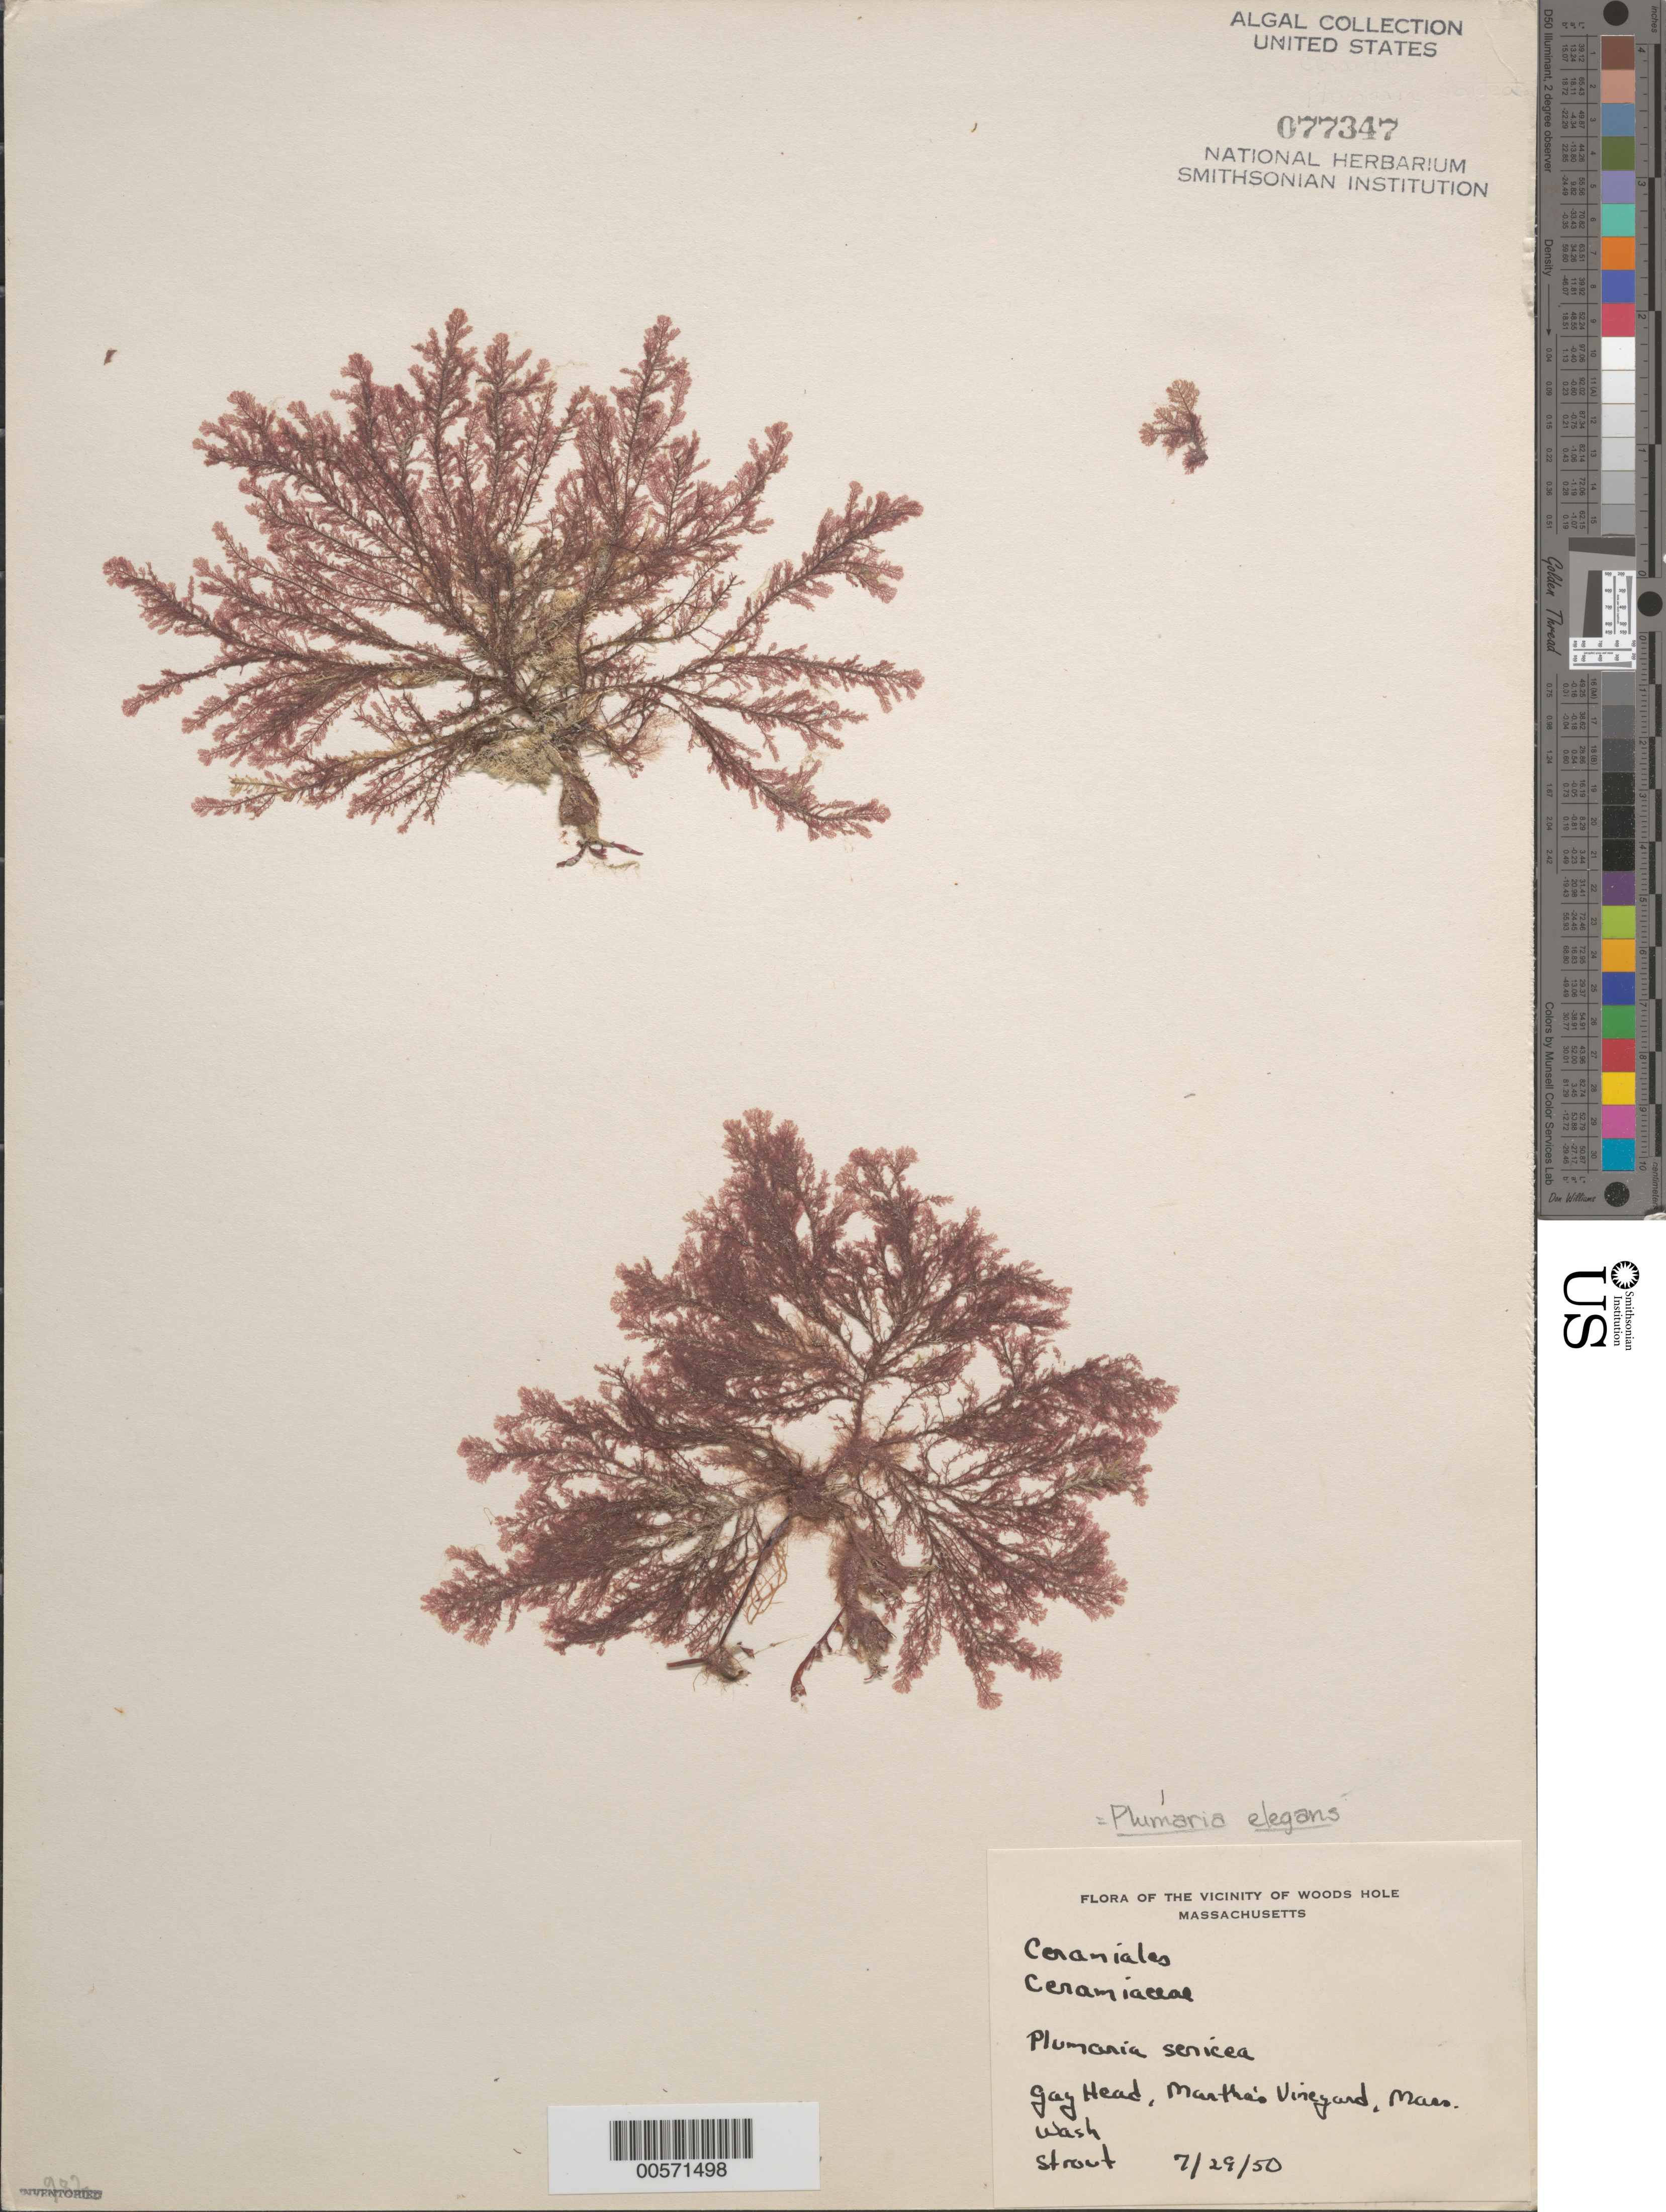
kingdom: Plantae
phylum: Rhodophyta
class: Florideophyceae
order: Ceramiales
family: Wrangeliaceae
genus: Plumaria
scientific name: Plumaria plumosa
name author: (Hudson) Kuntze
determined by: Algae name updating Project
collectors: P. Strout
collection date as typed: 29 Jul 1950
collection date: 1950-07-29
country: United States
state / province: Massachusetts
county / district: Dukes County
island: Martha's Vineyard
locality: Gay Head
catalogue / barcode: US 77347